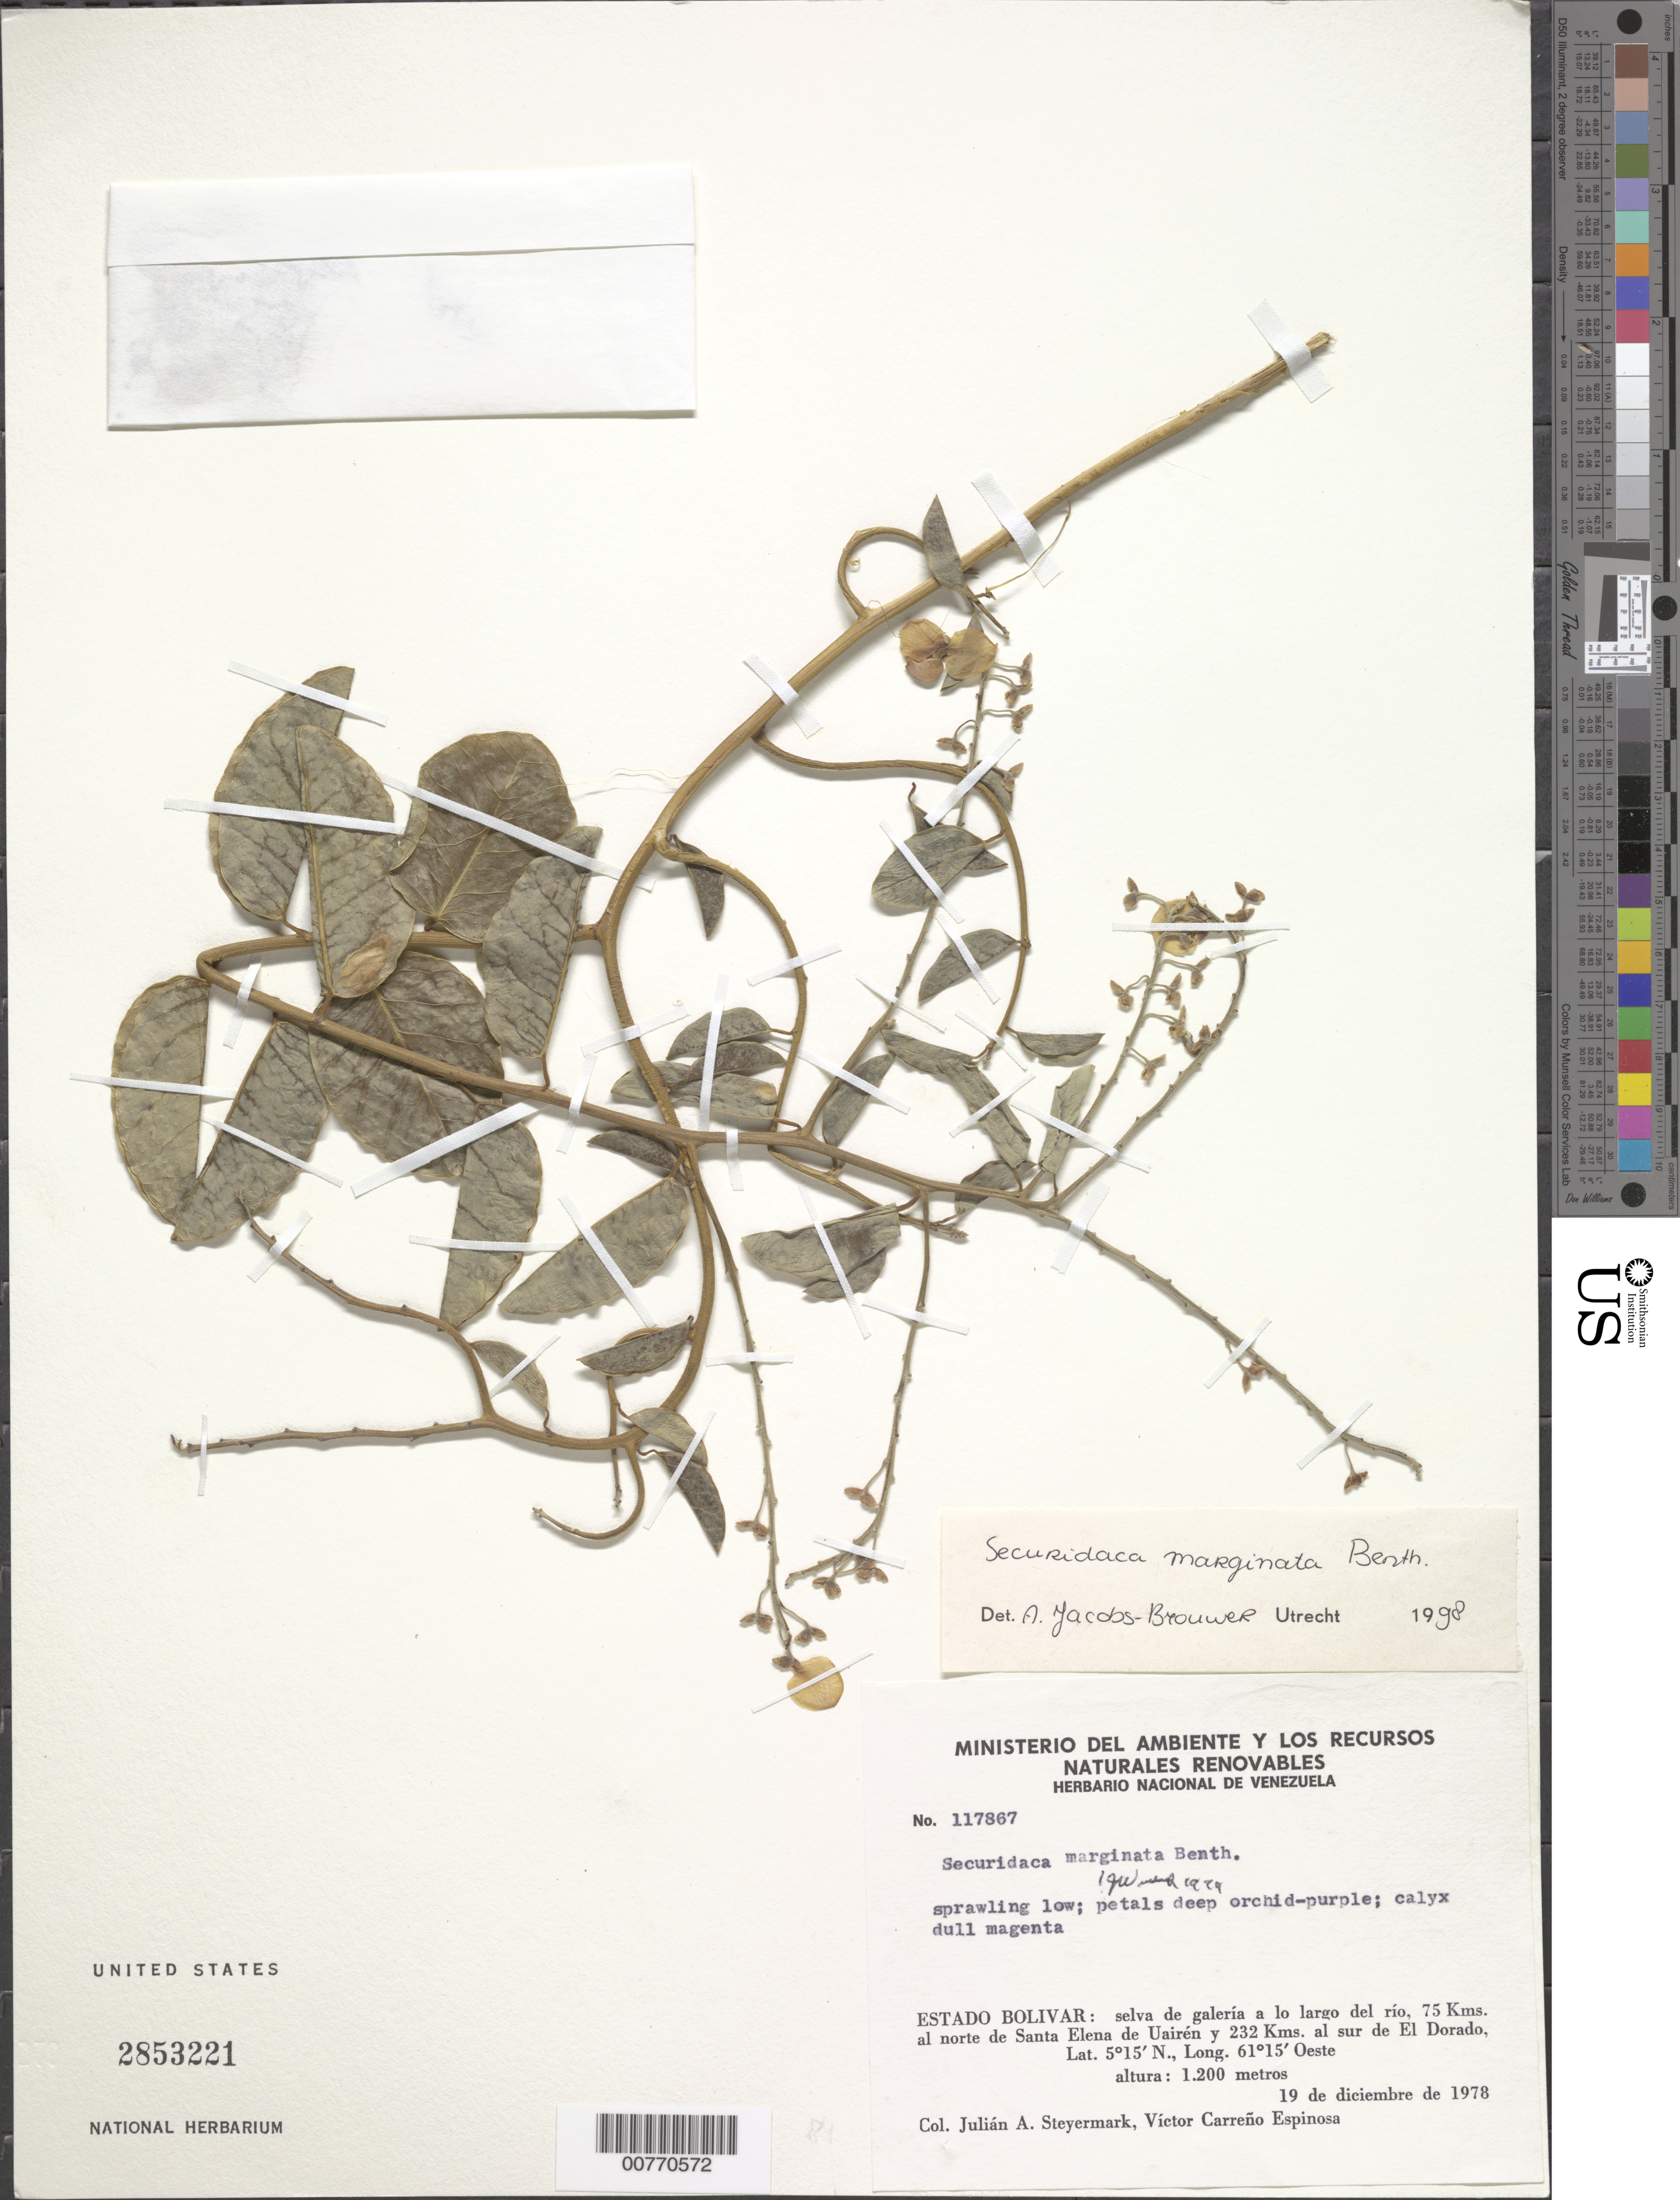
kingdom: Plantae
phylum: Tracheophyta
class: Magnoliopsida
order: Fabales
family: Polygalaceae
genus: Securidaca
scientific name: Securidaca marginata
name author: Benth.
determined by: Jacobs-Brouwer, A.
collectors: J. Steyermark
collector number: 117867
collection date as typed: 19-Dec-78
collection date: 1978-12-19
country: Venezuela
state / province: Bolívar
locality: Santa Elena de Uairen, 75 km N of; 232 km S of El Dorado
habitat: Gallery forest along river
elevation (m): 1200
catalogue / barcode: US 2853221